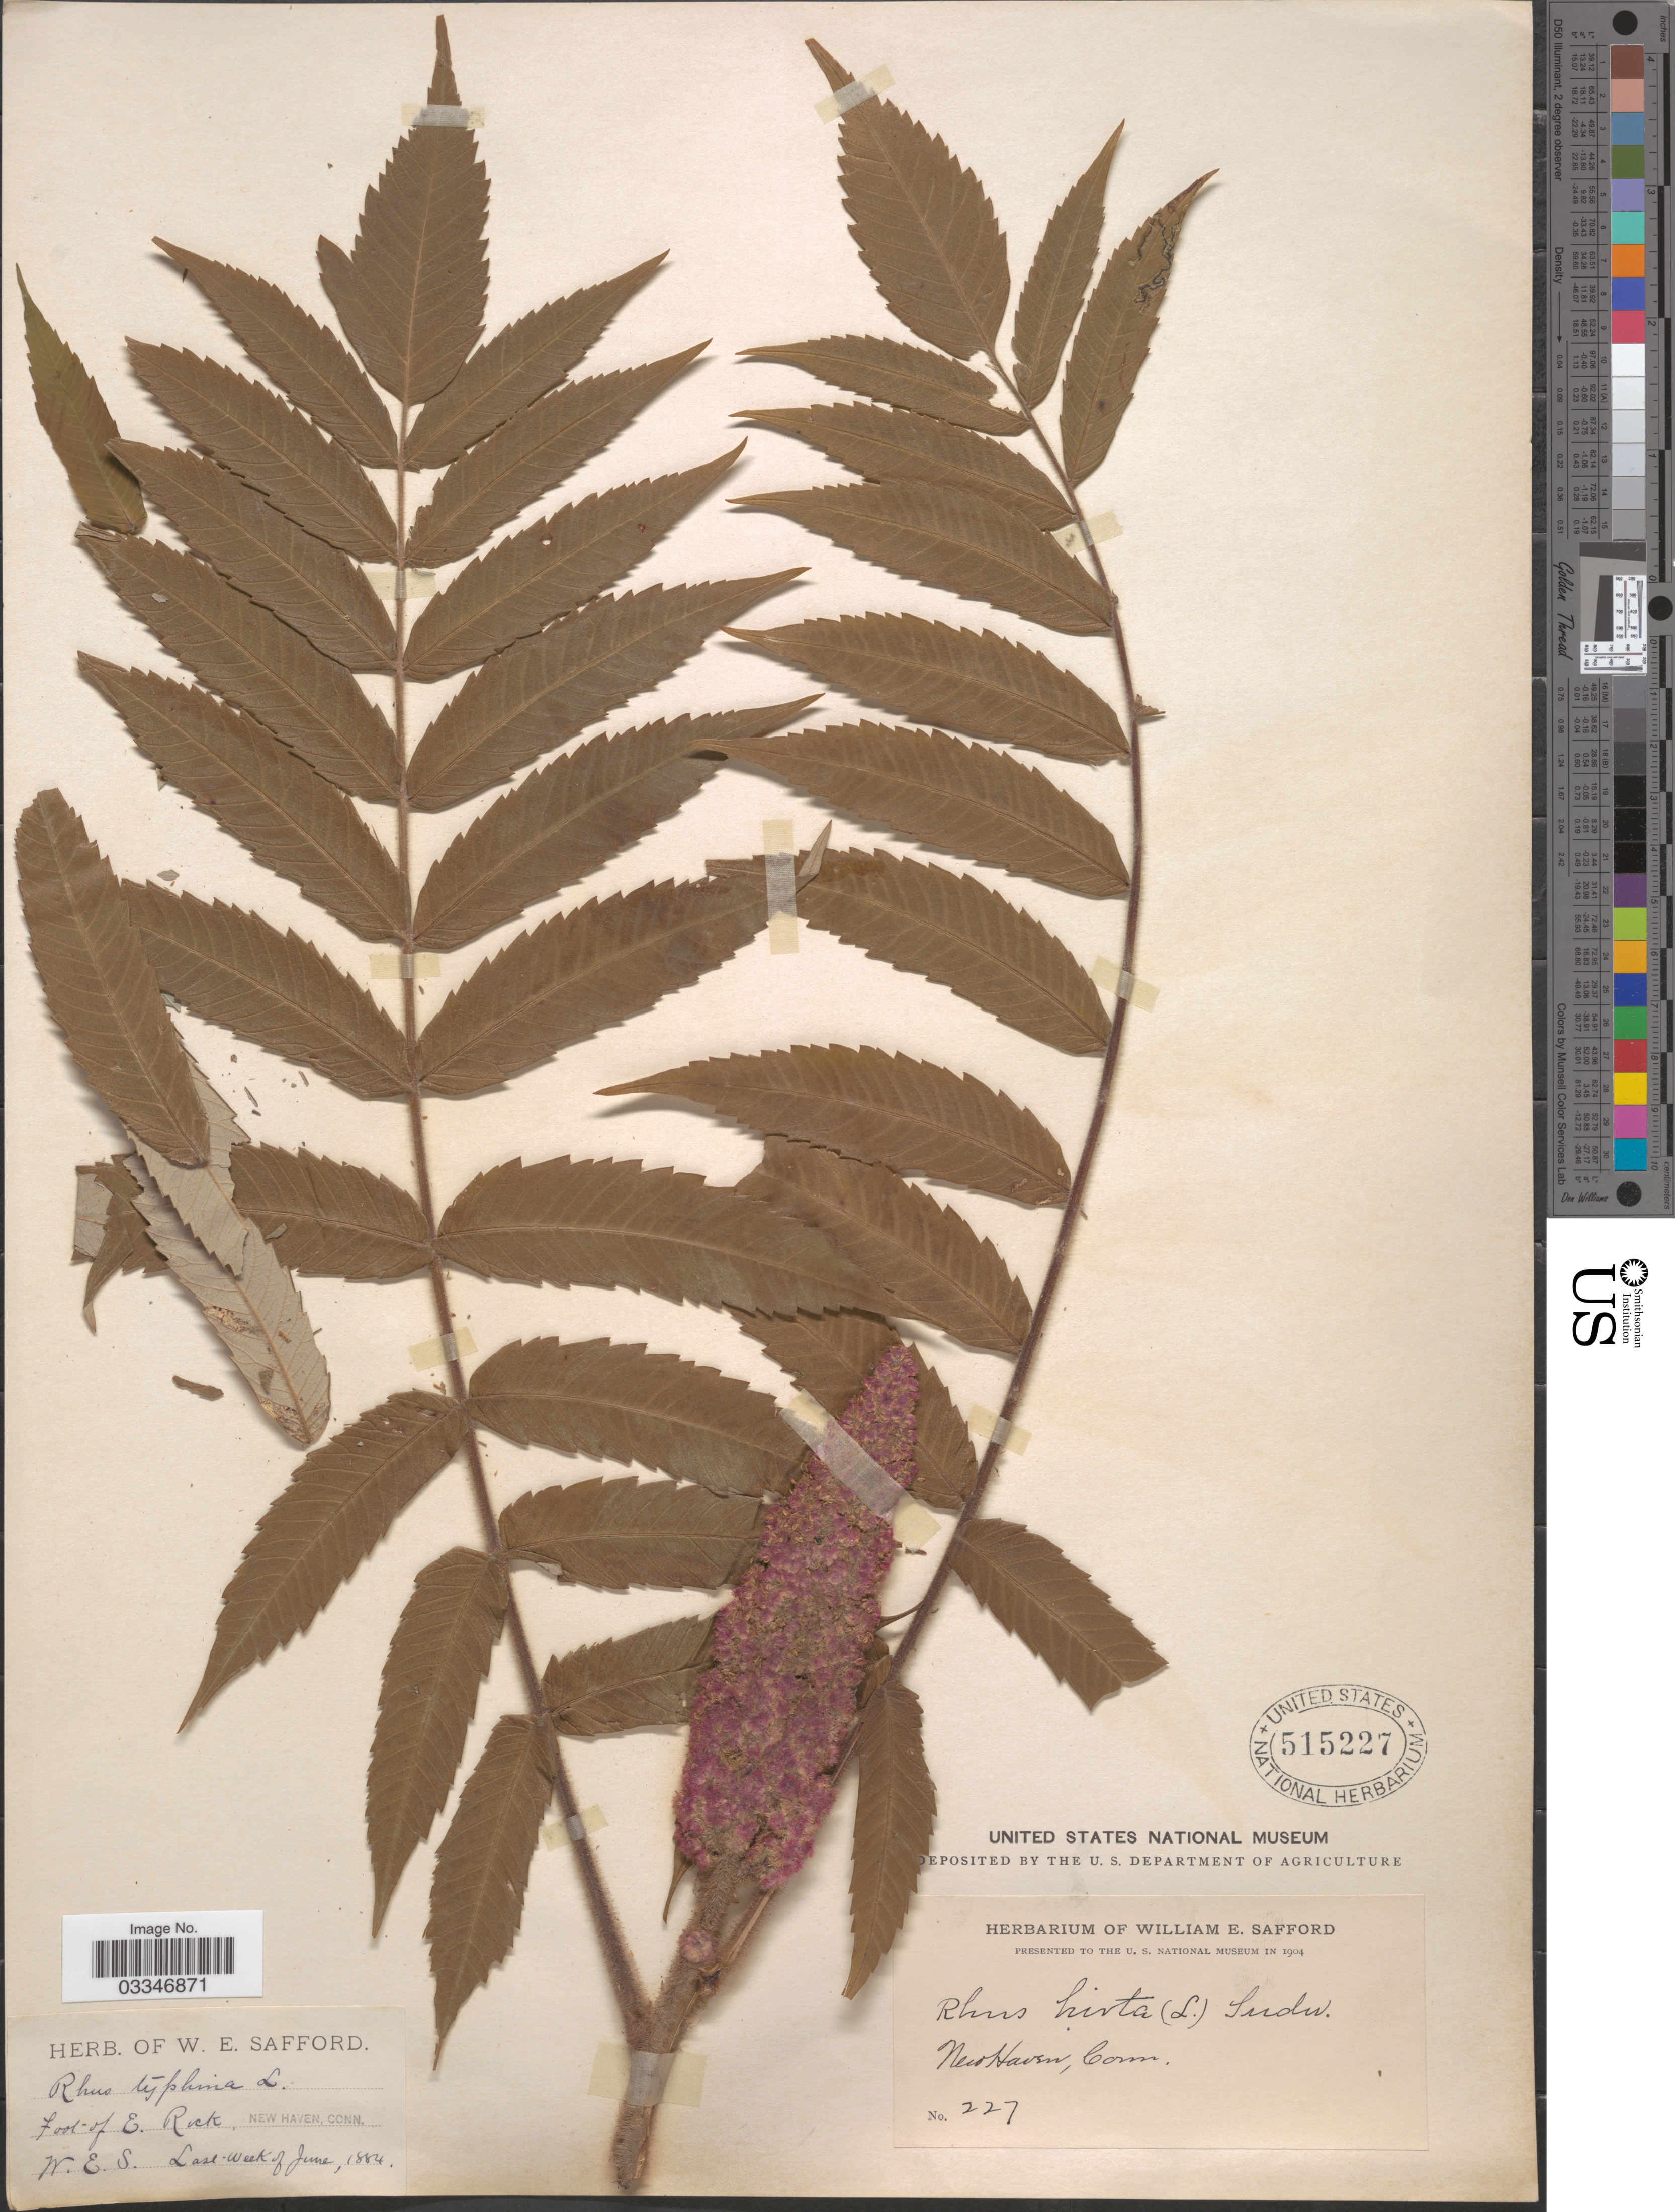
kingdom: Plantae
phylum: Tracheophyta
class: Magnoliopsida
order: Sapindales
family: Anacardiaceae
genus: Rhus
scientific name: Rhus typhina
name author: L.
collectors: W. E. Safford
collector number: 227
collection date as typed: Last week of June, 1884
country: United States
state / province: Connecticut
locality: Foot of E. Rock, New Haven.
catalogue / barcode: US 515227